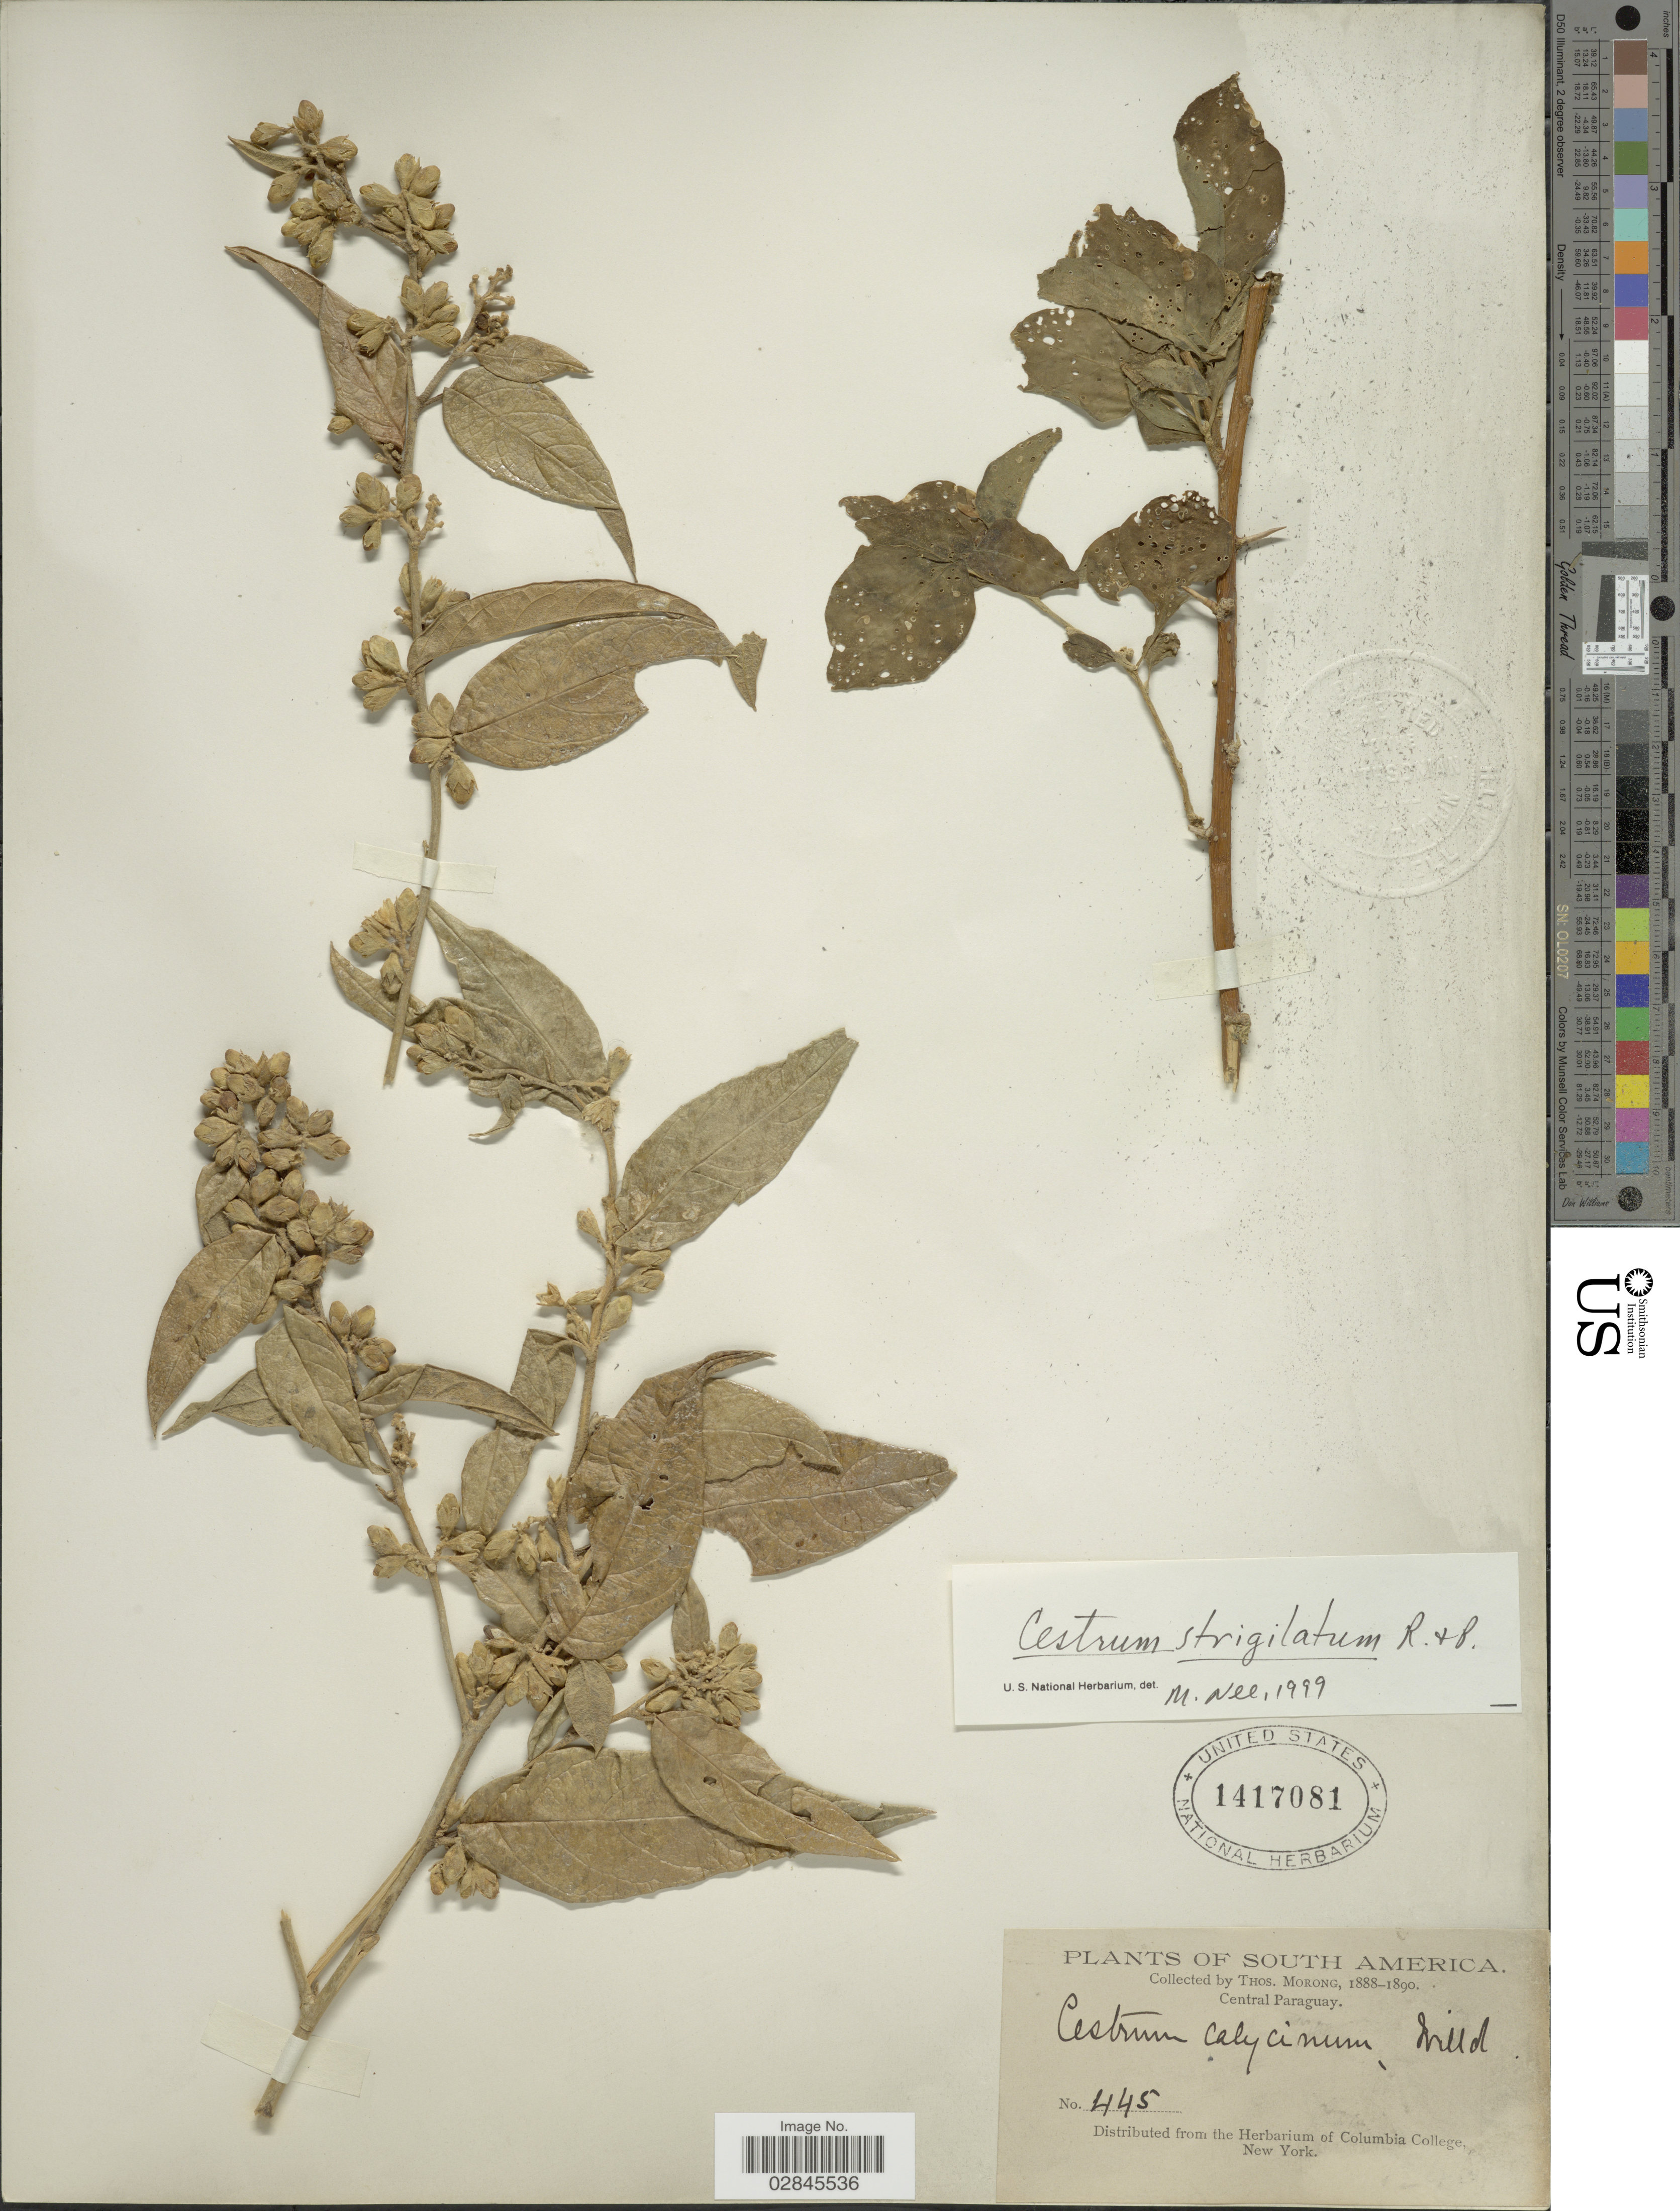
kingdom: Plantae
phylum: Tracheophyta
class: Magnoliopsida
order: Solanales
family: Solanaceae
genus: Cestrum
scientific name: Cestrum strigilatum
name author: Ruiz & Pav.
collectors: ex herb. T. Morong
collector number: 445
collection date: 1888/1890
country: Paraguay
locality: Central Paraguay.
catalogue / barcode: US 1417081